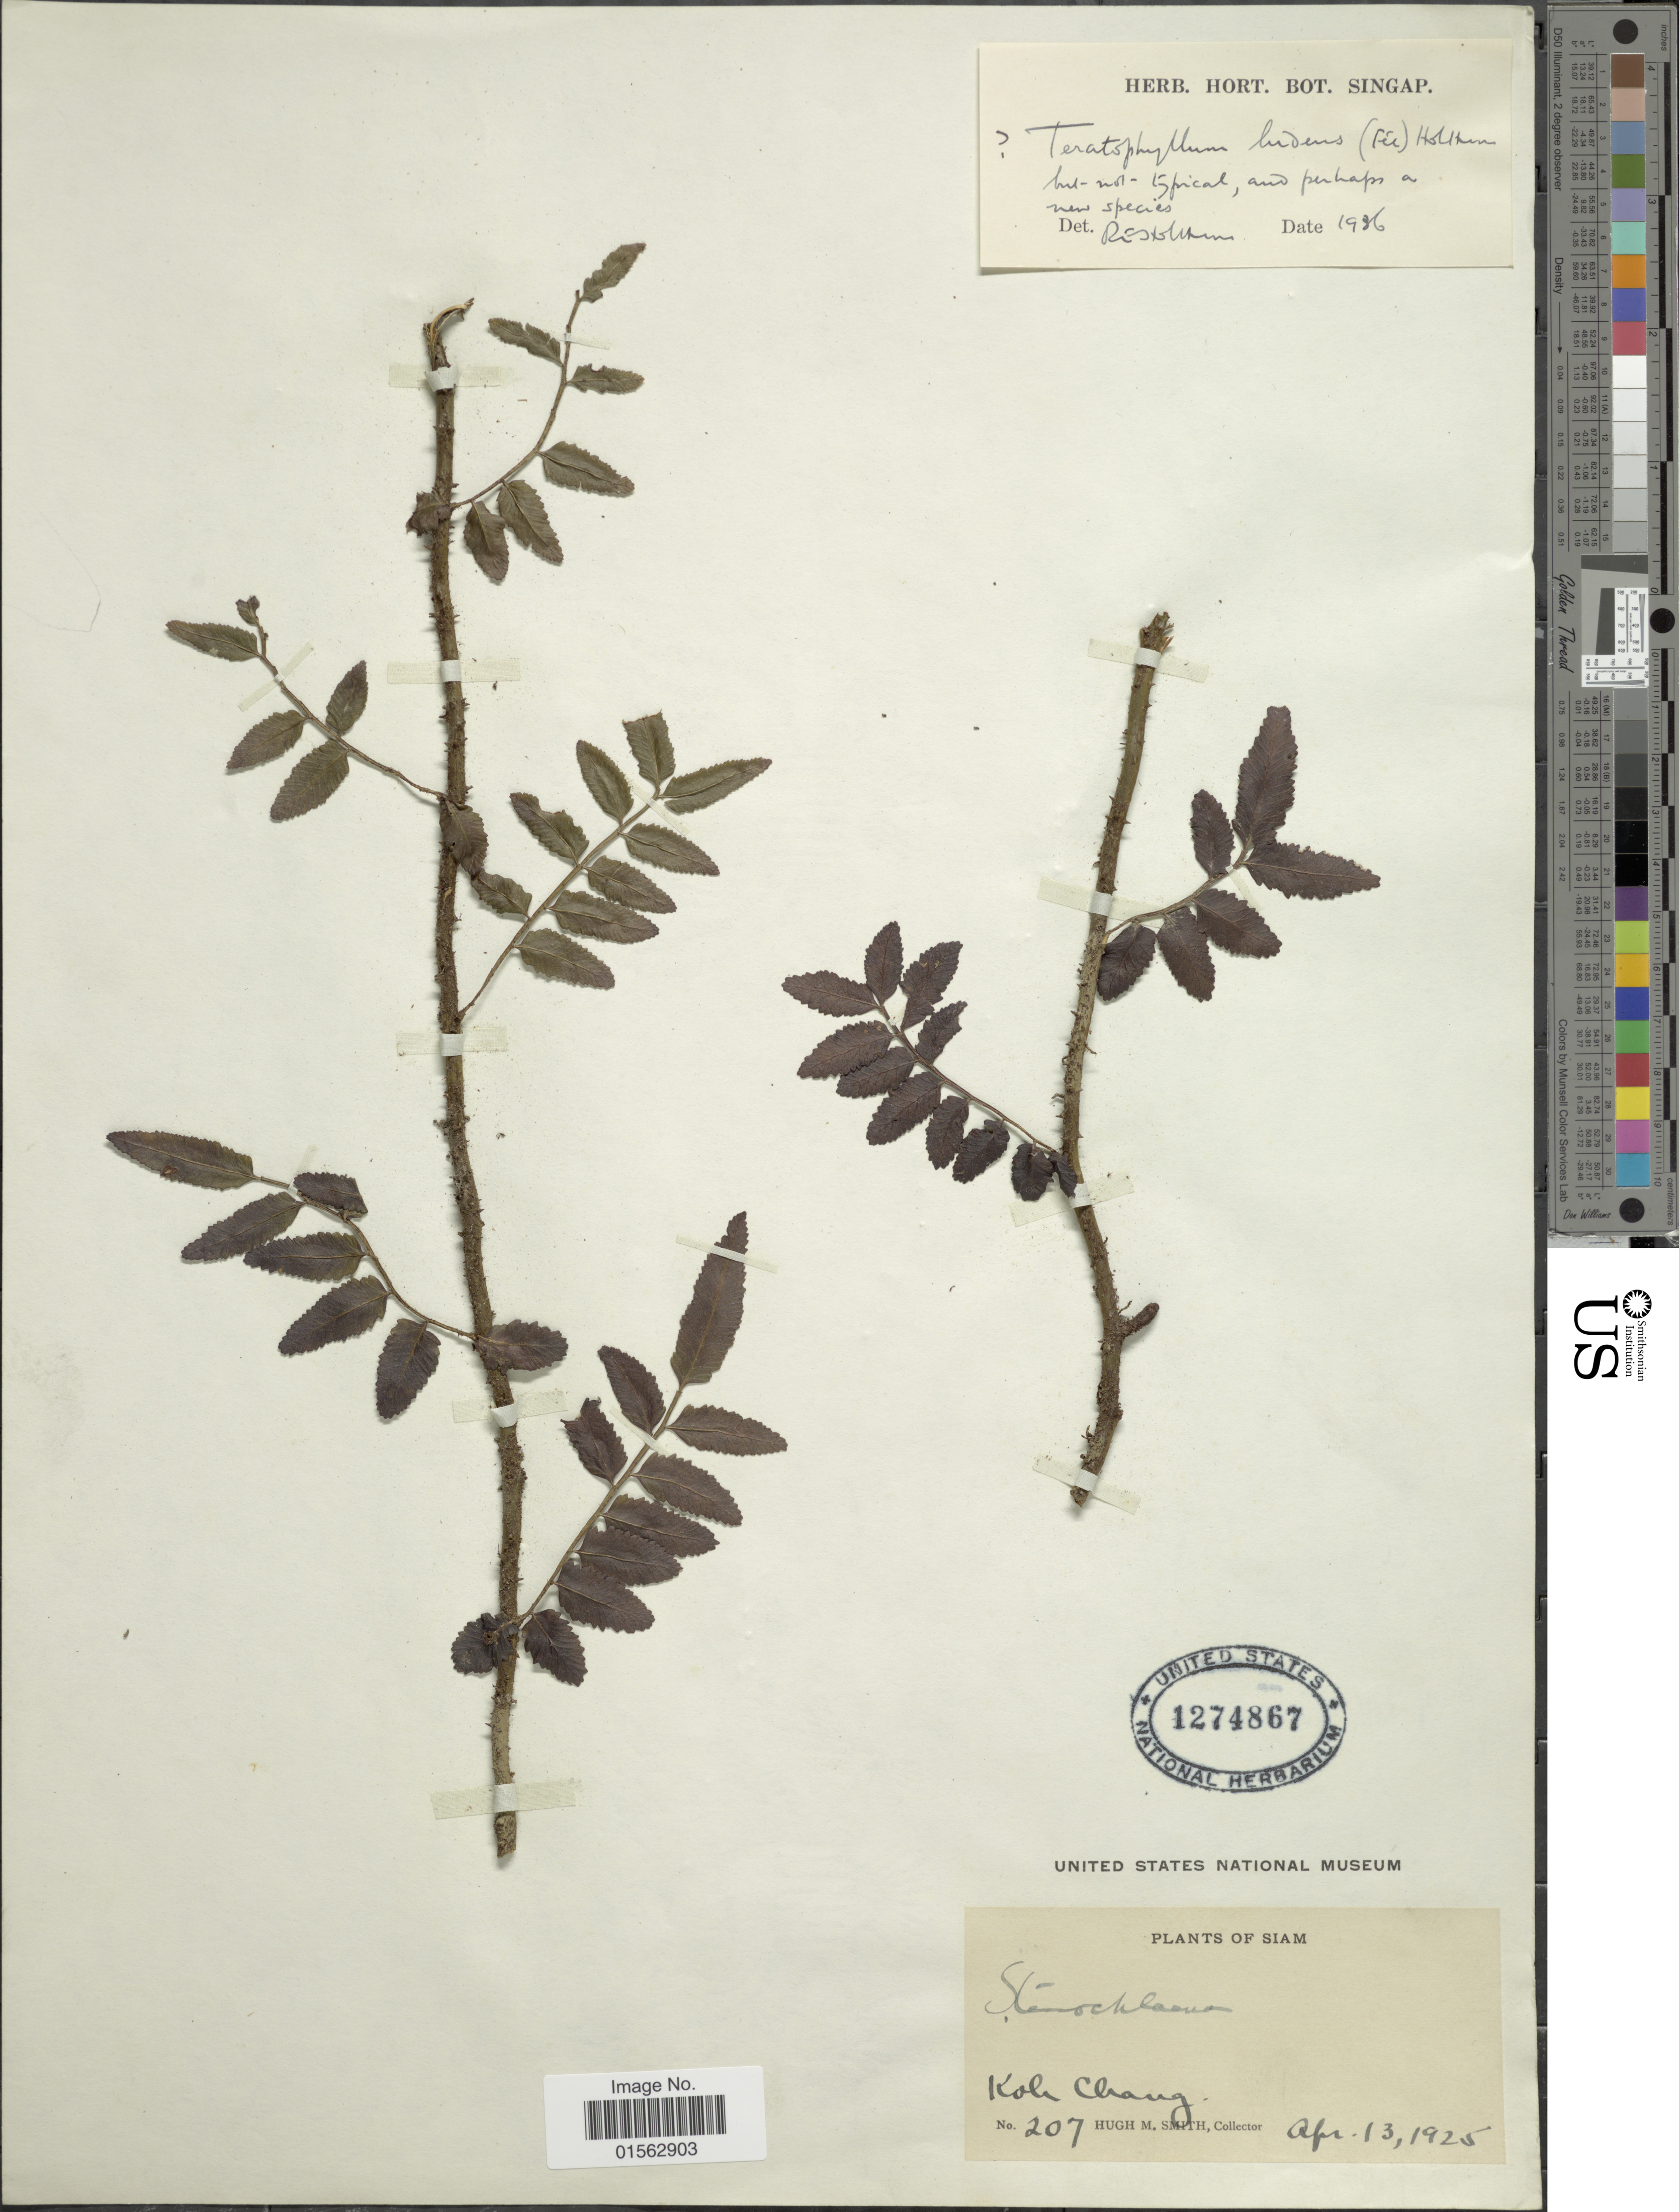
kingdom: Plantae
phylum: Tracheophyta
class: Polypodiopsida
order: Polypodiales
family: Dryopteridaceae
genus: Teratophyllum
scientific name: Teratophyllum ludens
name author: (Fée) Holttum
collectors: H. M. Smith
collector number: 207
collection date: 1925-04-13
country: Thailand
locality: Siam, Kok Chang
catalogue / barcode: US 1274867